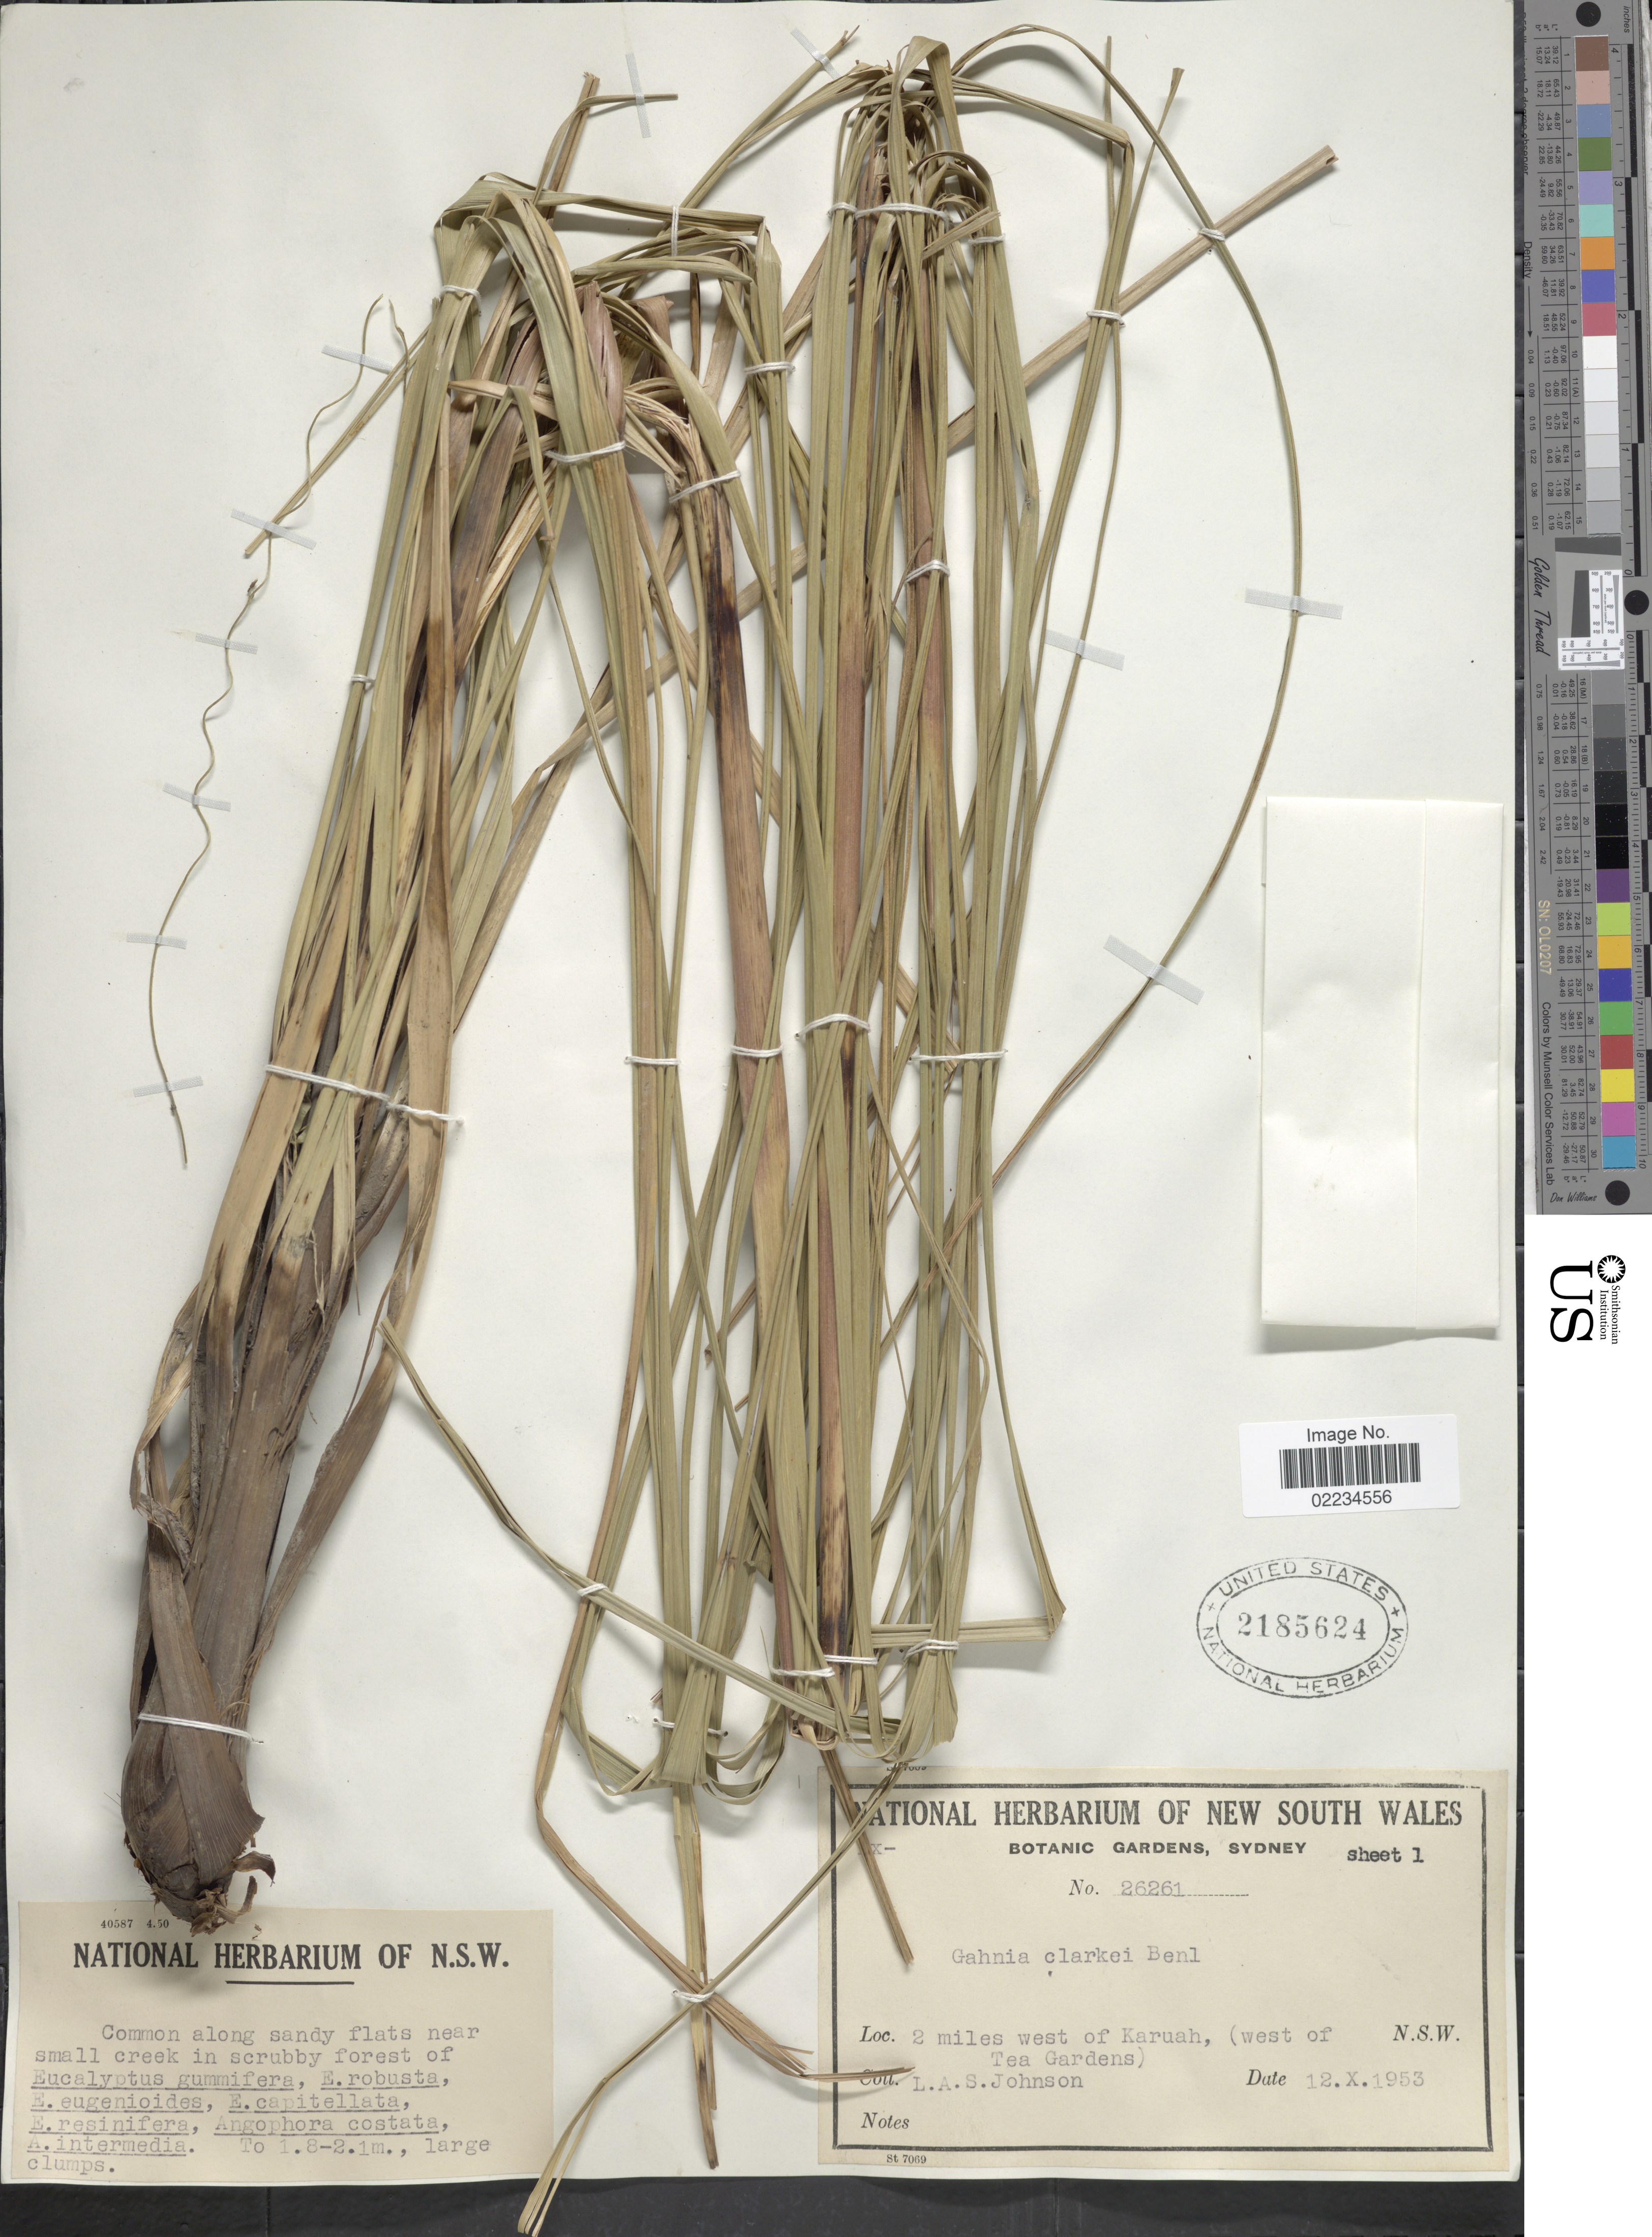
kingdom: Plantae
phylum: Tracheophyta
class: Liliopsida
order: Poales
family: Cyperaceae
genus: Gahnia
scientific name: Gahnia clarkei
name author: Benl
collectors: L. A. S. Johnson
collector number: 26261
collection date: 1953-10-12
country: Australia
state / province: New South Wales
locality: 2 miles west of Karuah, (west of Tea Gardens)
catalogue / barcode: US 2185624